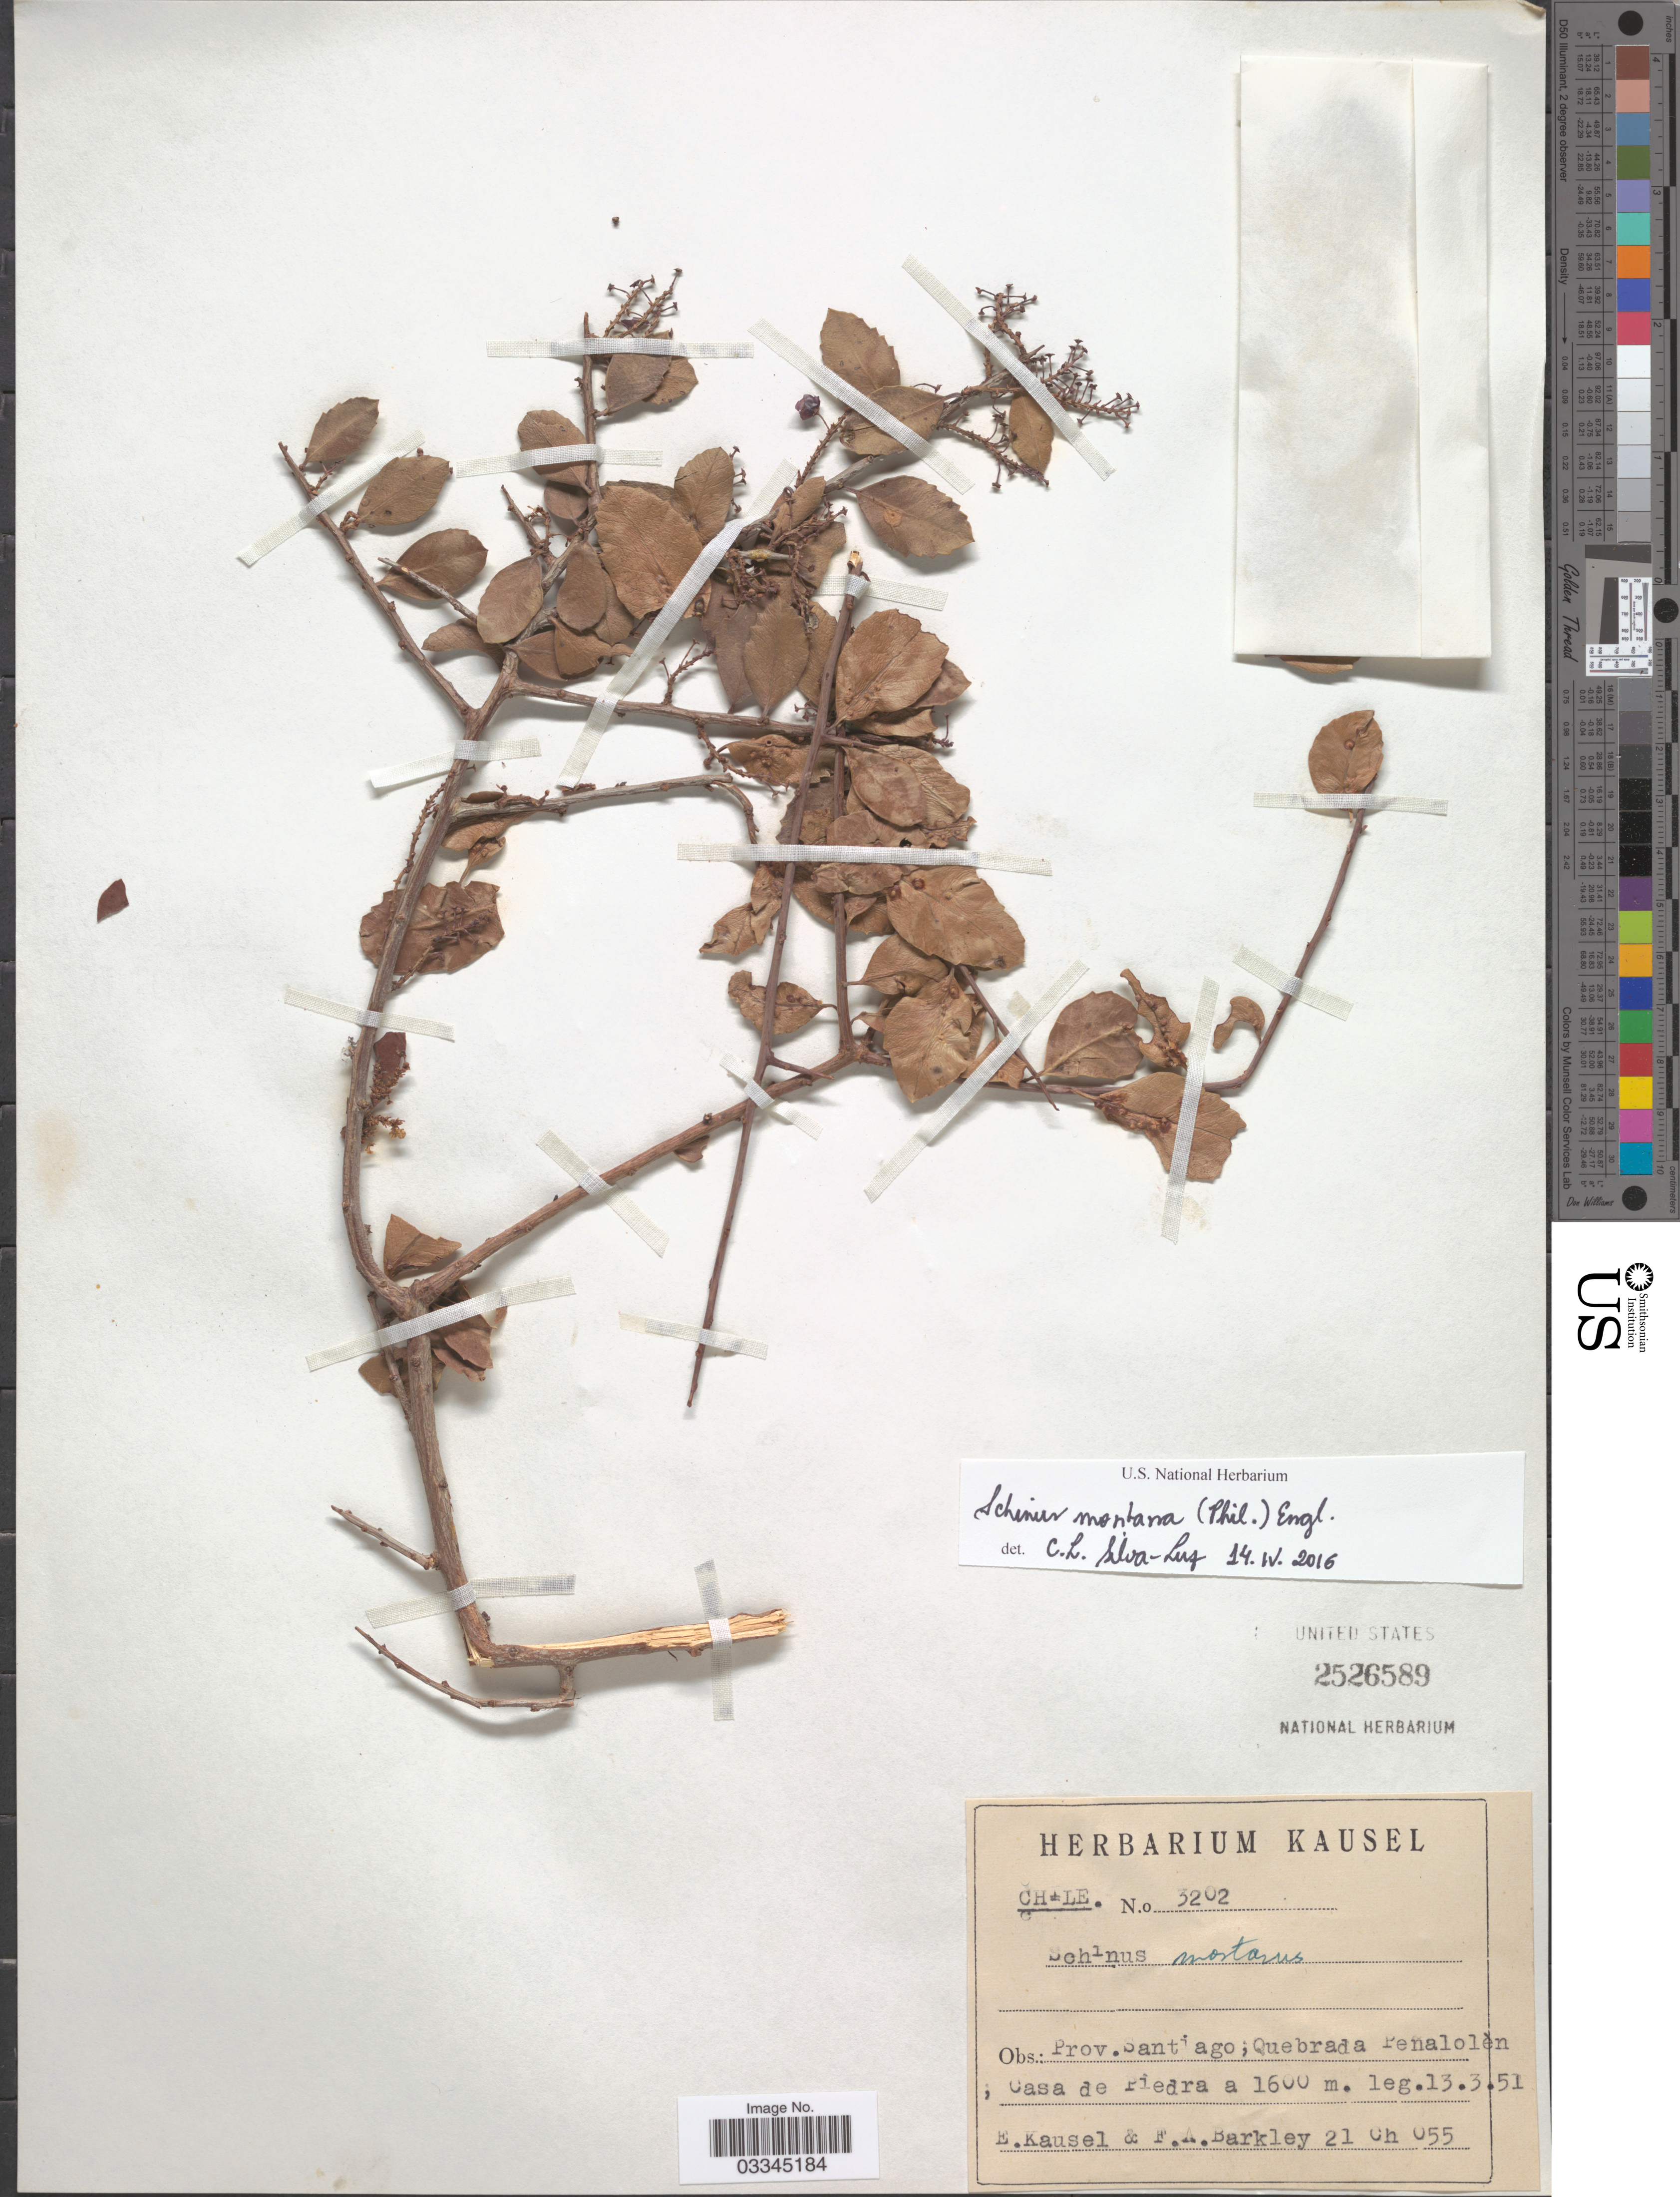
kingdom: Plantae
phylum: Tracheophyta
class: Magnoliopsida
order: Sapindales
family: Anacardiaceae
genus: Schinus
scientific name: Schinus montana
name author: Engl.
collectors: E. Kausel & F. A. Barkley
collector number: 21Ch055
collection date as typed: Transcribed d/m/y: 13/3/51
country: Chile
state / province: Región Metropolitana (RM)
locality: Prov. Santiago; Quebrada Peñalolèn; Casa de Piedra.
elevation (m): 1600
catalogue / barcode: US 2526589